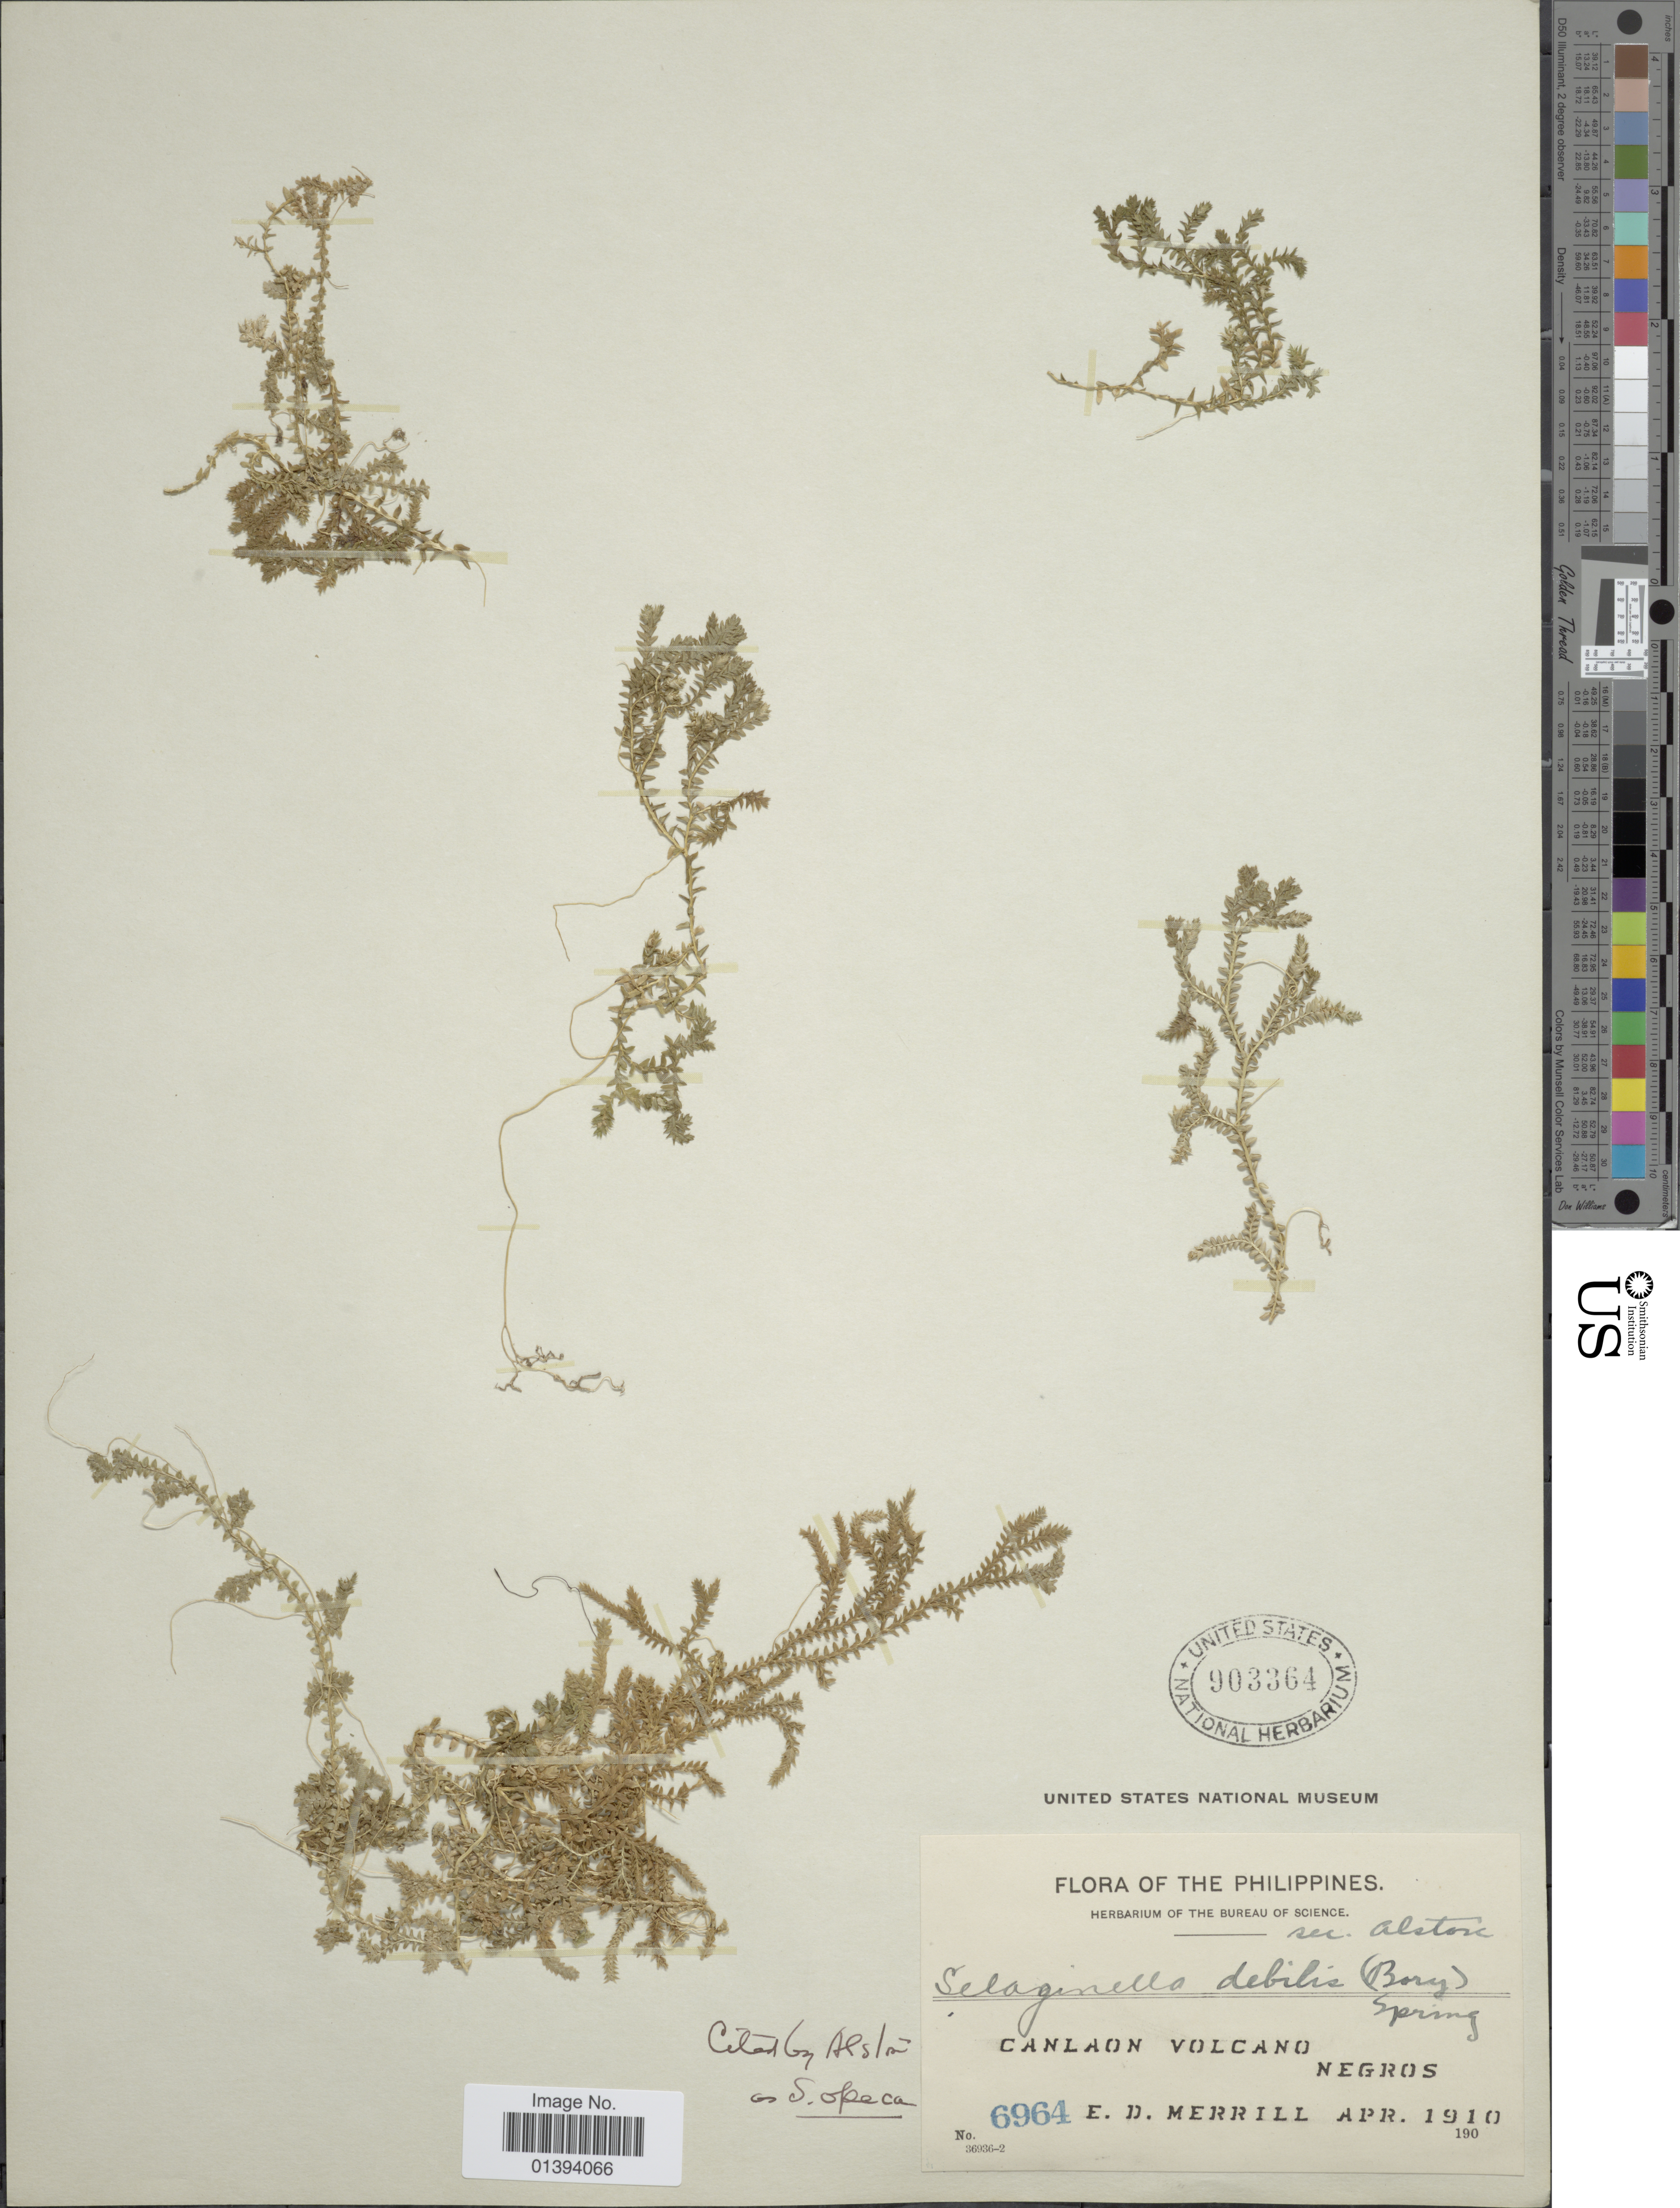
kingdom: Plantae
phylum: Tracheophyta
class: Lycopodiopsida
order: Selaginellales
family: Selaginellaceae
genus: Selaginella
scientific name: Selaginella opaca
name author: Warb.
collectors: E. D. Merrill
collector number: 6964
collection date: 1910-04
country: Philippines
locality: Canlaon Volcano Negros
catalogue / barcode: US 903364